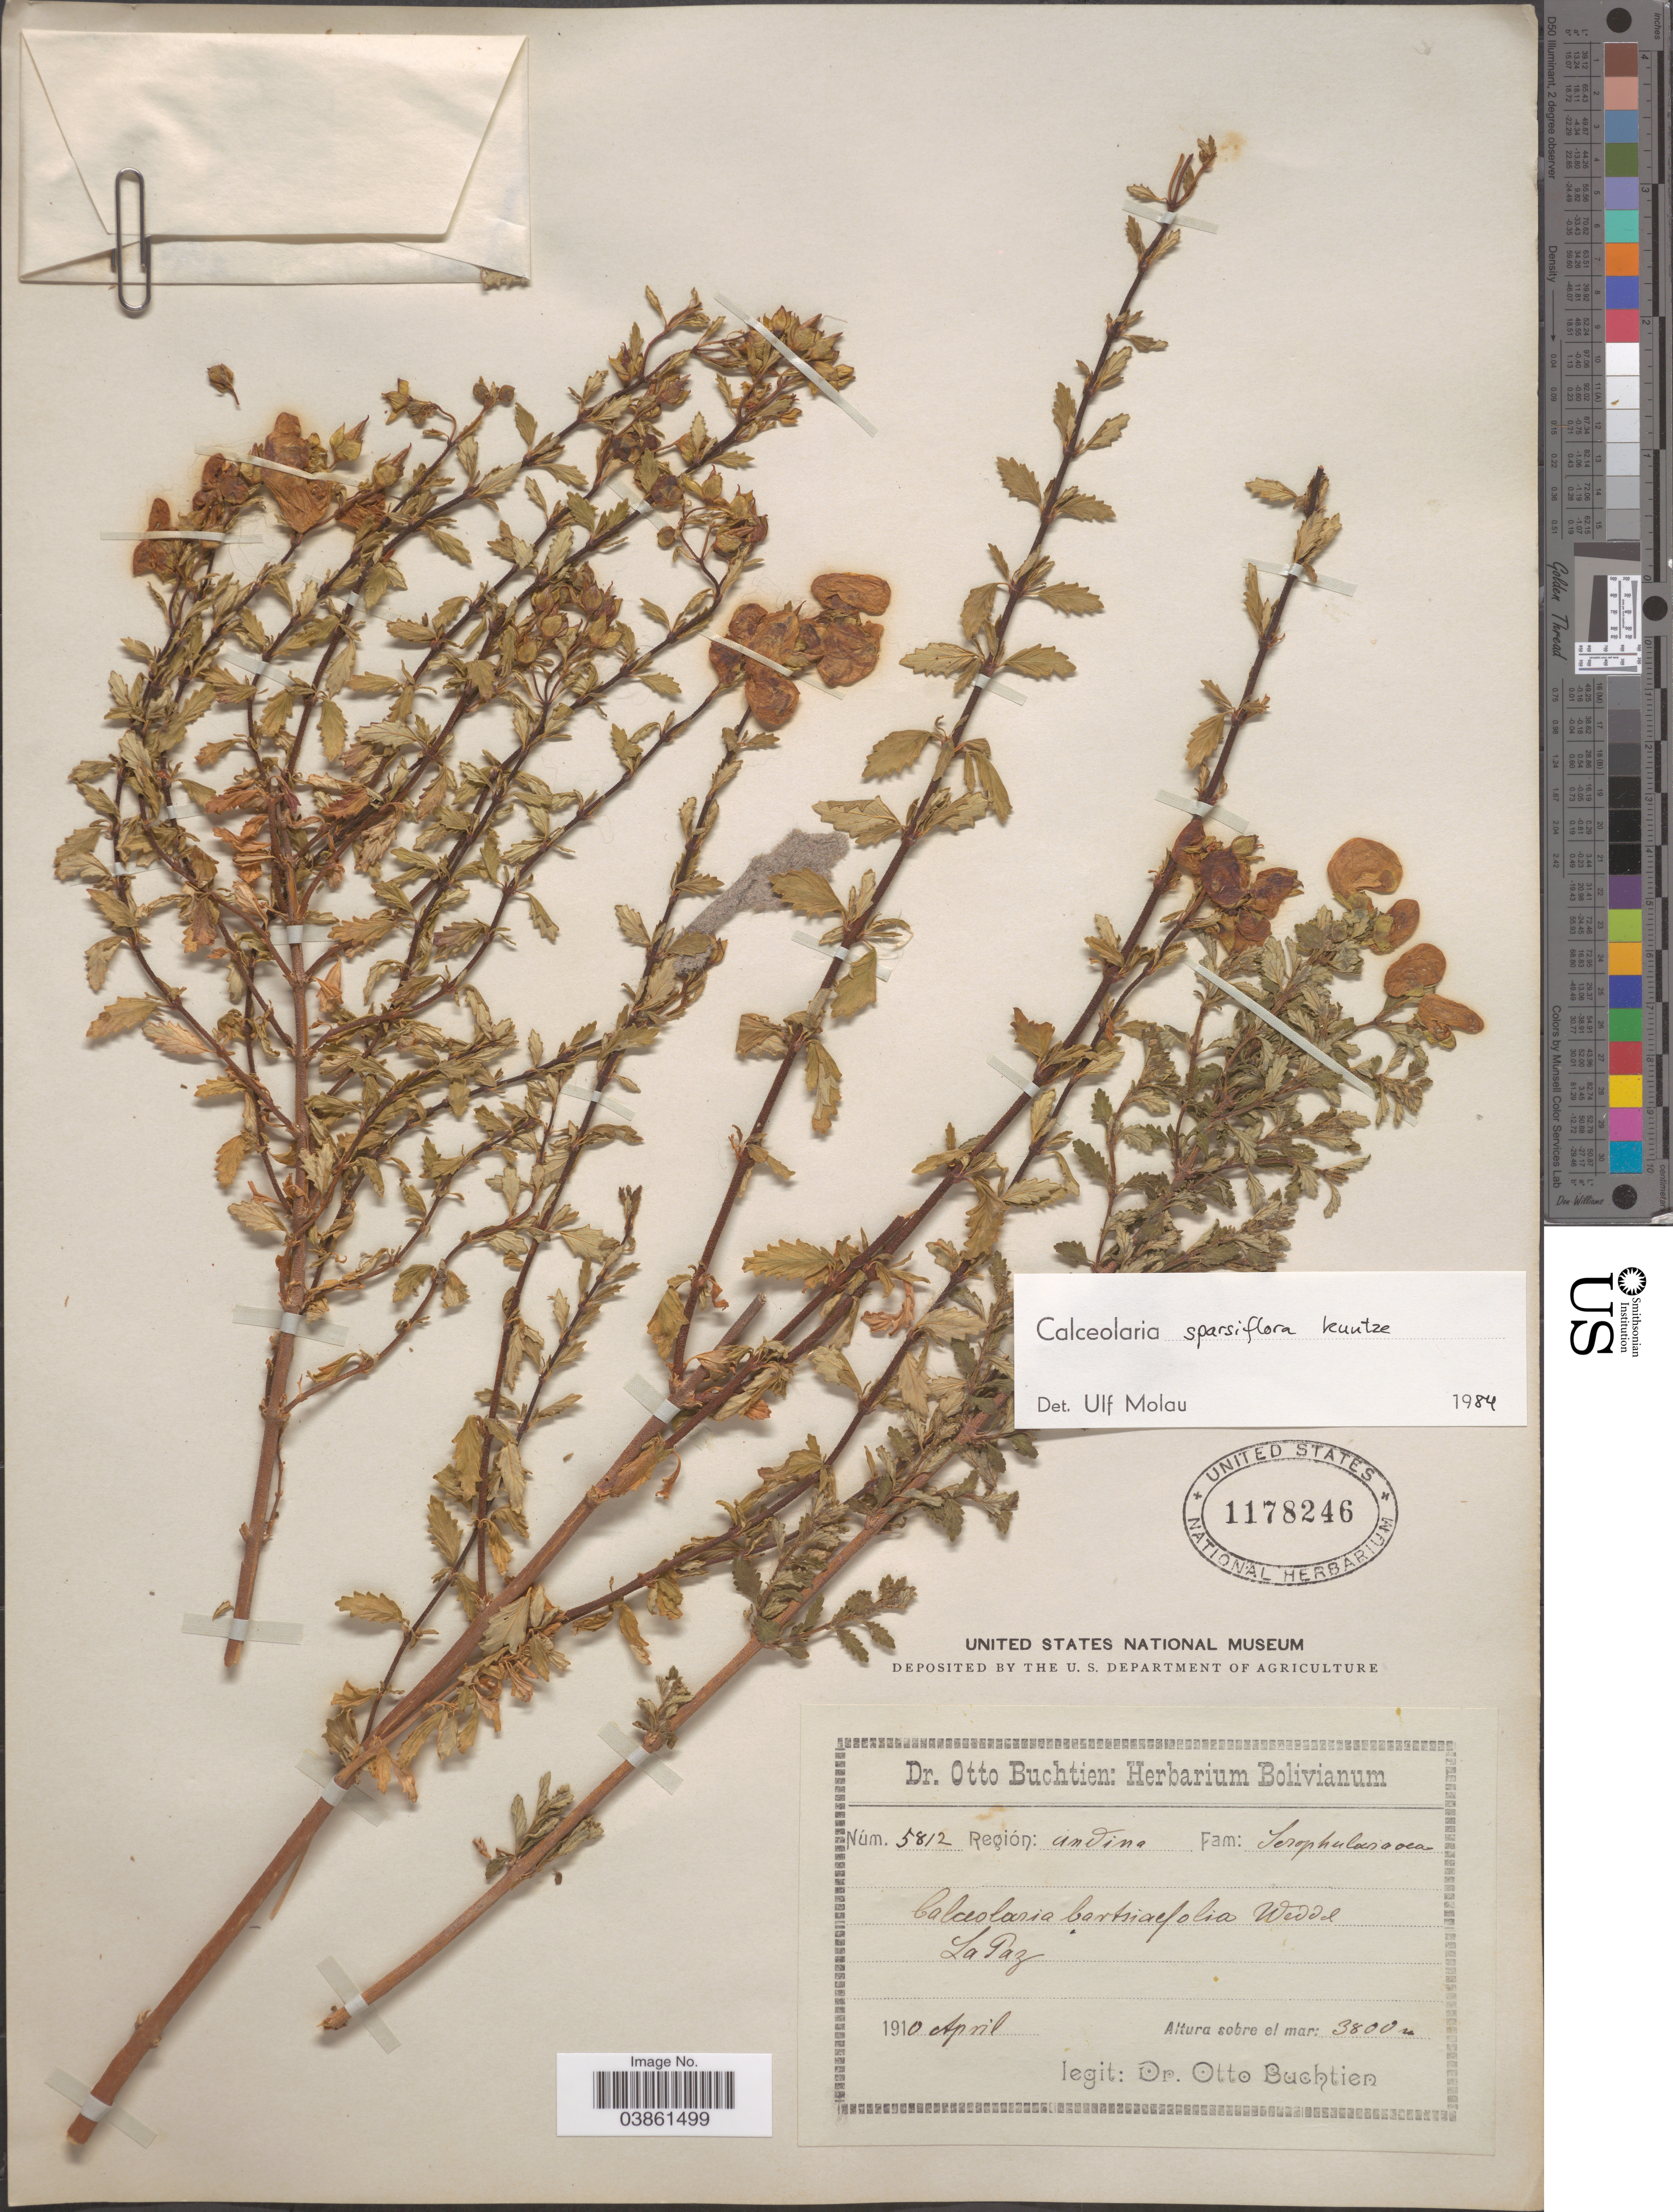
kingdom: Plantae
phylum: Tracheophyta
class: Magnoliopsida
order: Lamiales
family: Calceolariaceae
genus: Calceolaria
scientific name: Calceolaria sparsiflora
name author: Kuntze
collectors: O. Buchtien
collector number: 5812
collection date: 1910-04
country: Bolivia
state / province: La Paz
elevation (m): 3800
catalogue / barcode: US 1178246